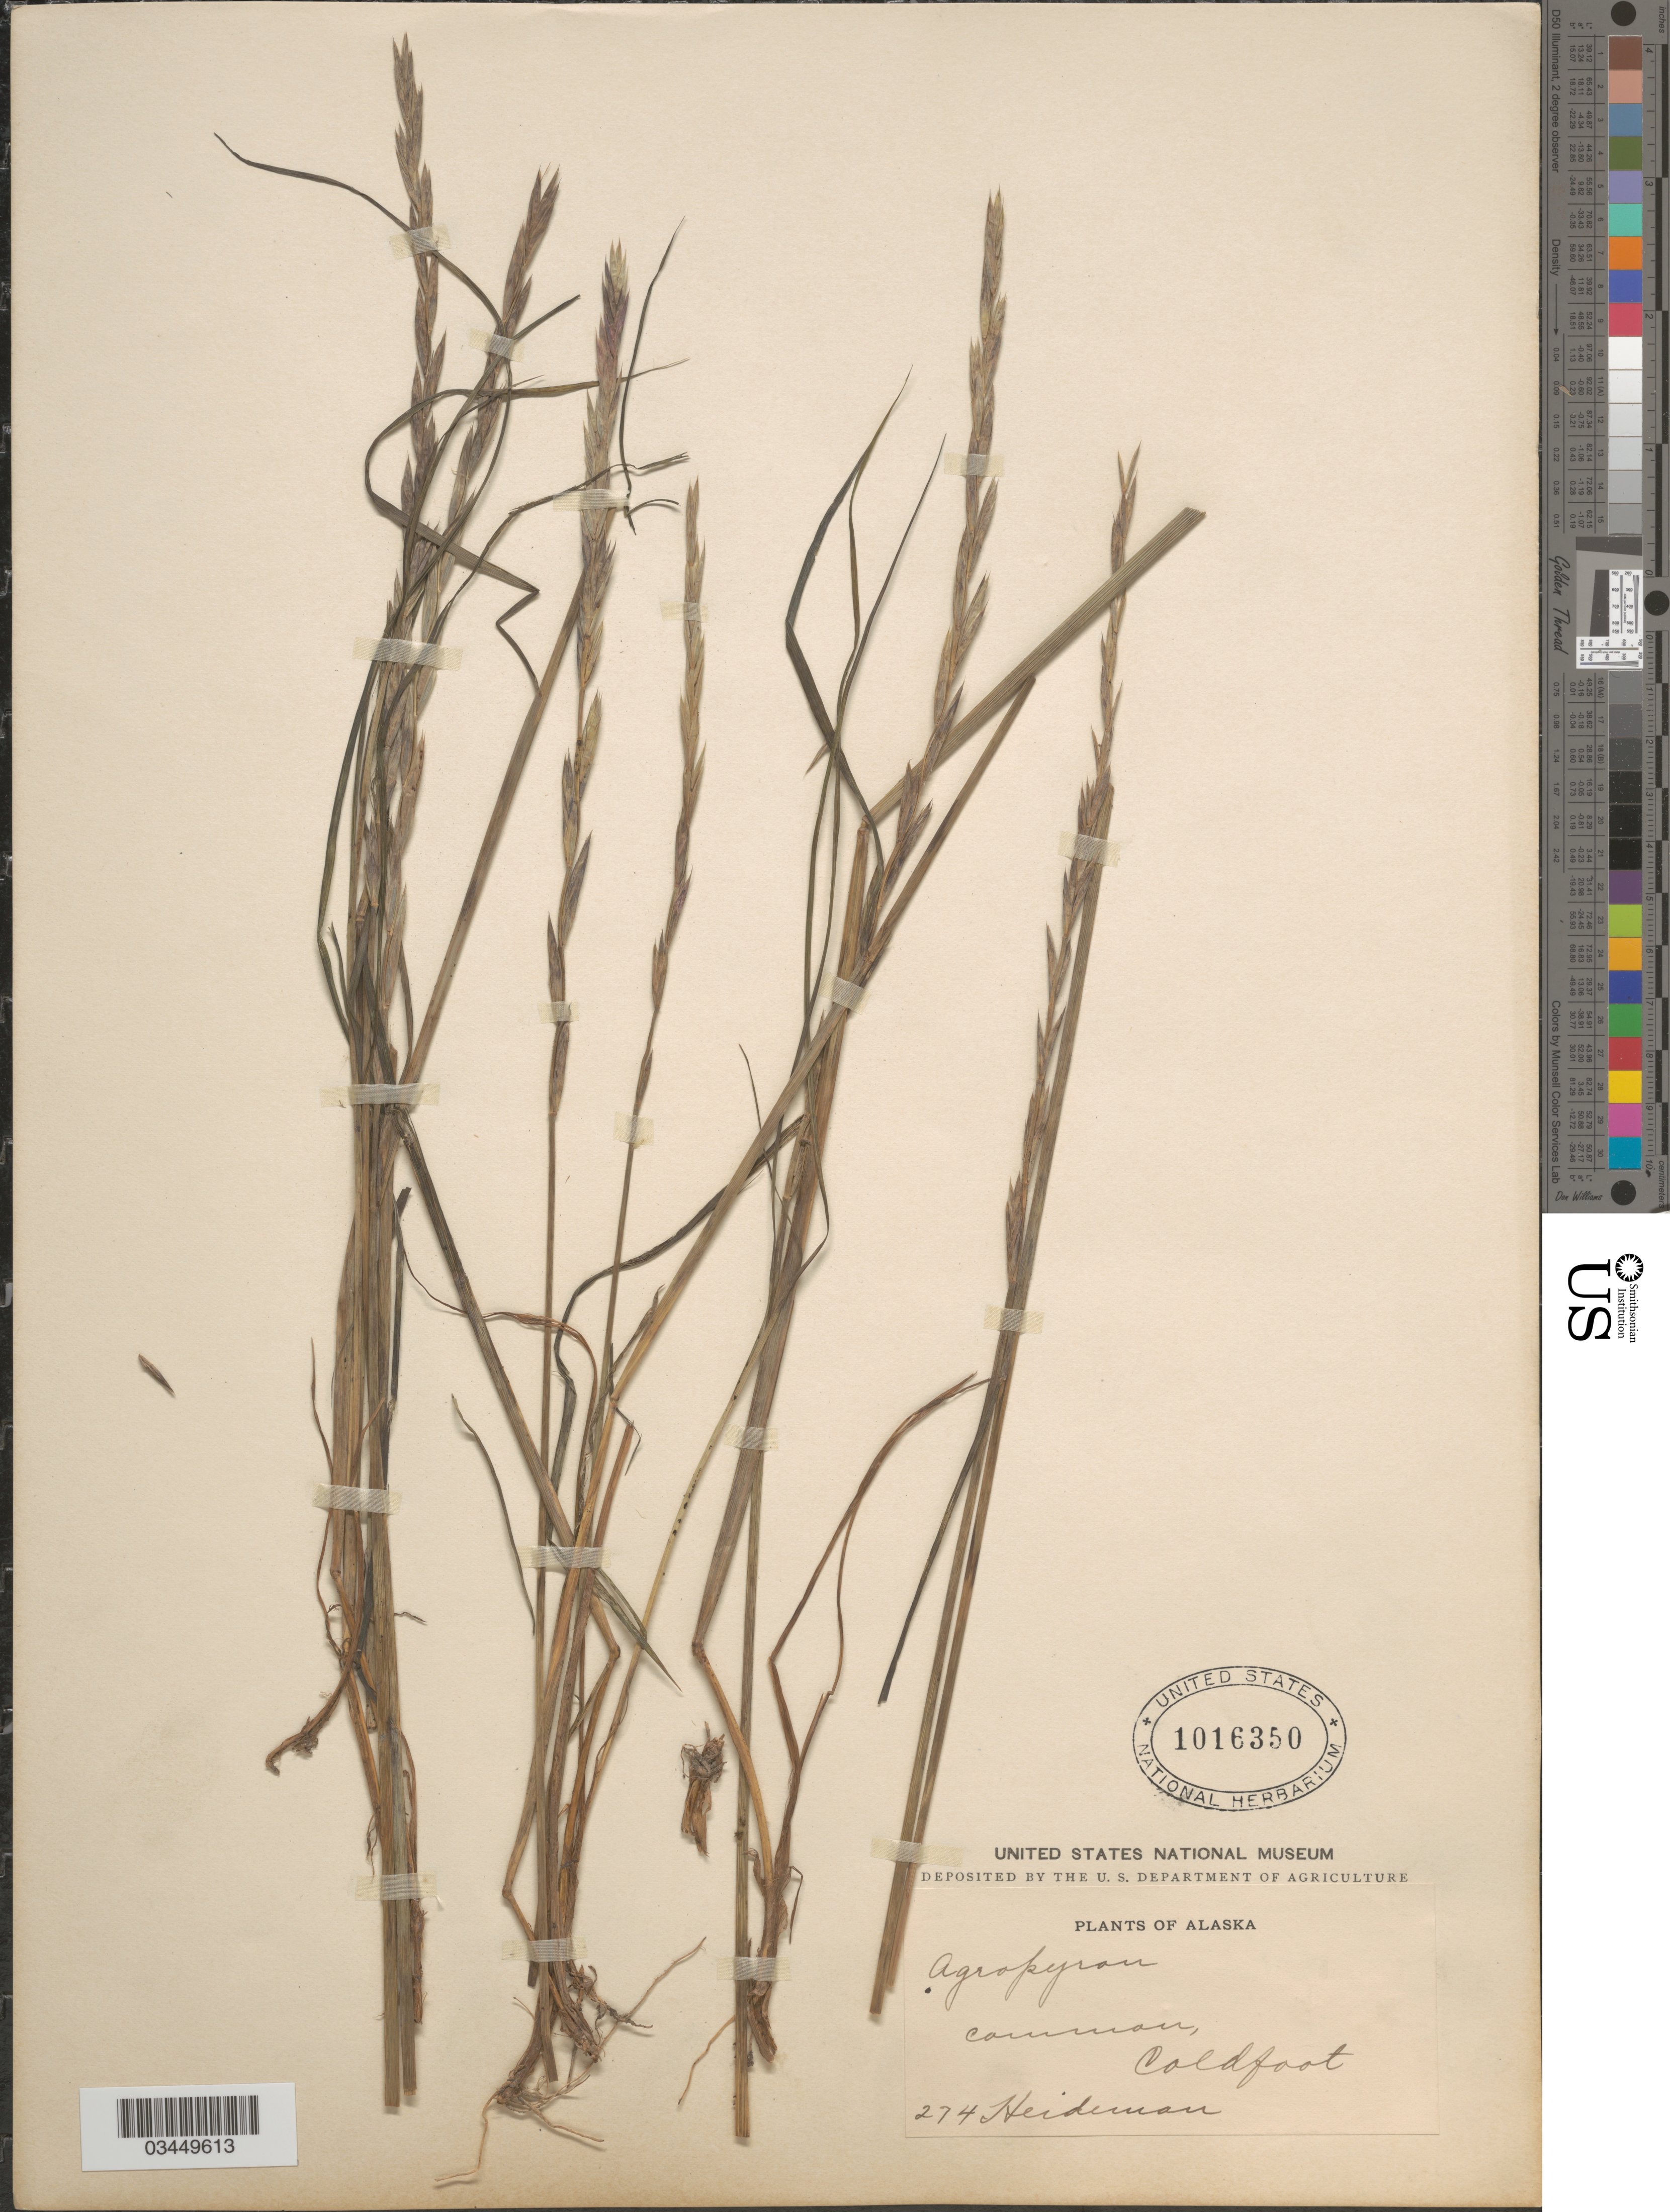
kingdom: Plantae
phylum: Tracheophyta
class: Liliopsida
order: Poales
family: Poaceae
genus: Elymus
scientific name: Elymus sp.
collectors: Heideman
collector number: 274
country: United States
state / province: Alaska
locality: Coldfoot.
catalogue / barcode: US 1016350